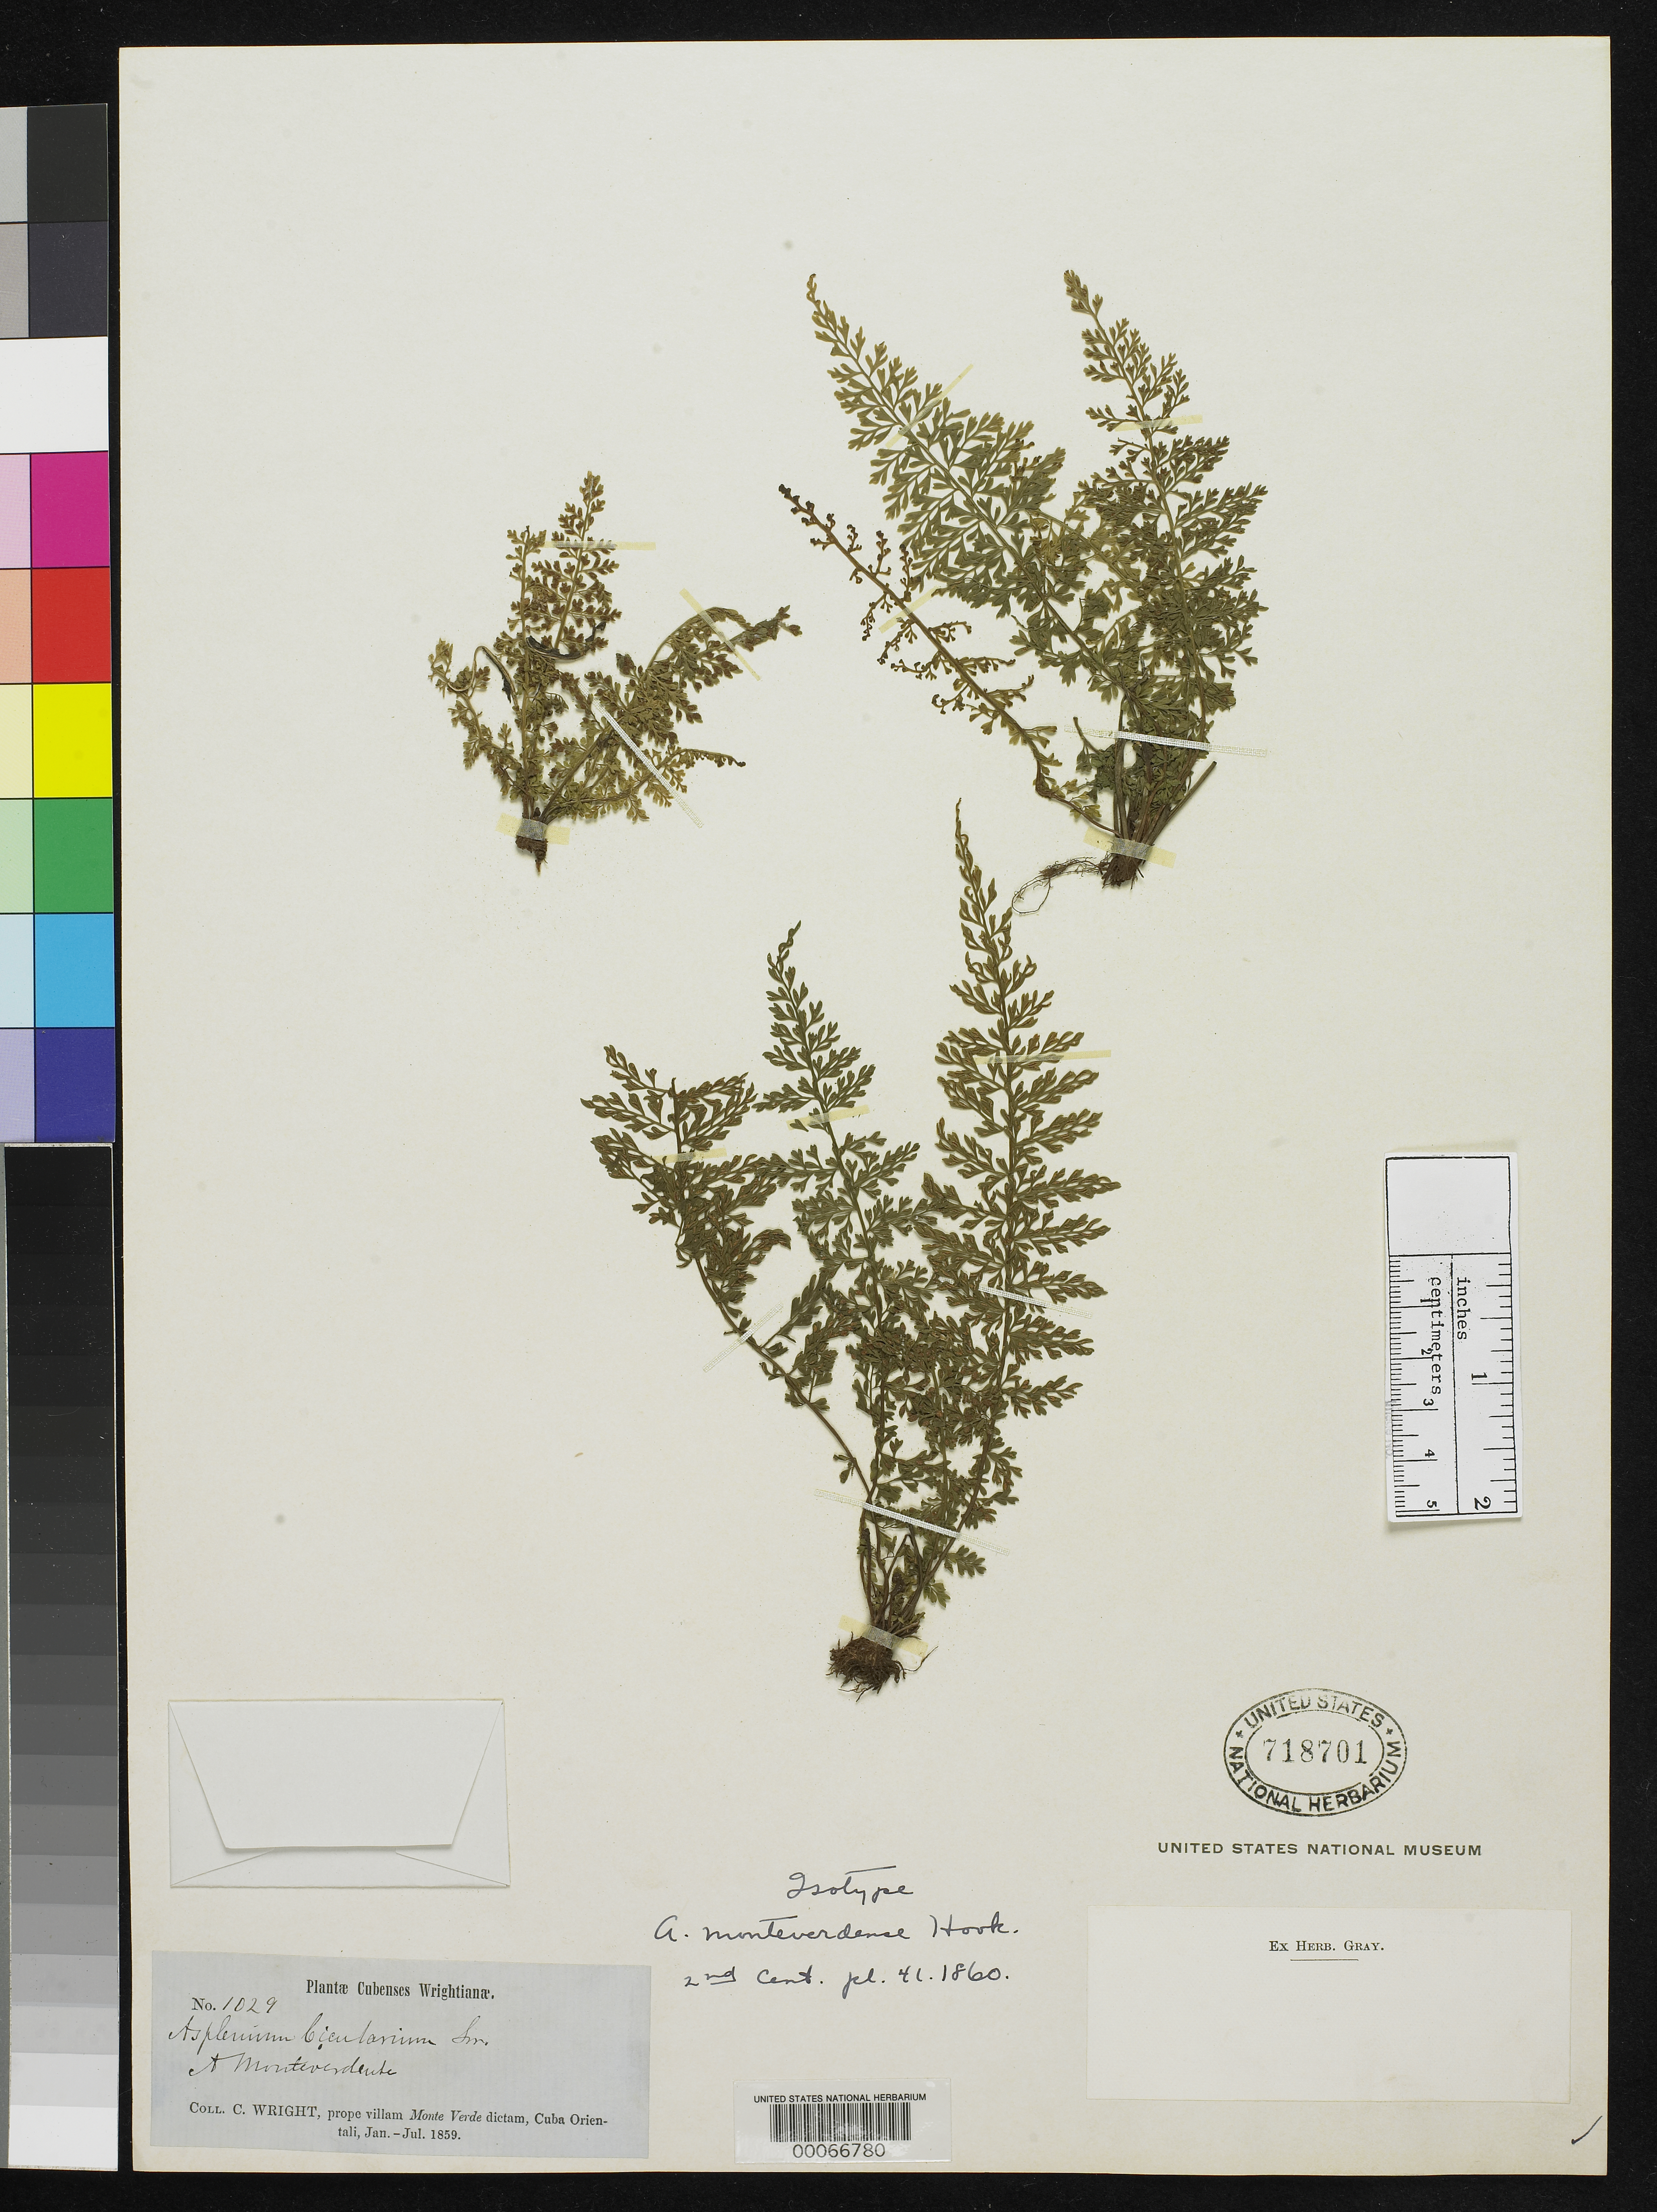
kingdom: Plantae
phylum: Tracheophyta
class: Polypodiopsida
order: Polypodiales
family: Aspleniaceae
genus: Asplenium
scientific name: Asplenium monteverdense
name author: Hook.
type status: Type Collection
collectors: C. Wright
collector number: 1029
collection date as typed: Jan 1859 to -- Jul 1859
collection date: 1859-01/1859-07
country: Cuba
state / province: Oriente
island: Greater Antilles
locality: Prope villam Monte Verde dictam.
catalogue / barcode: US 718701